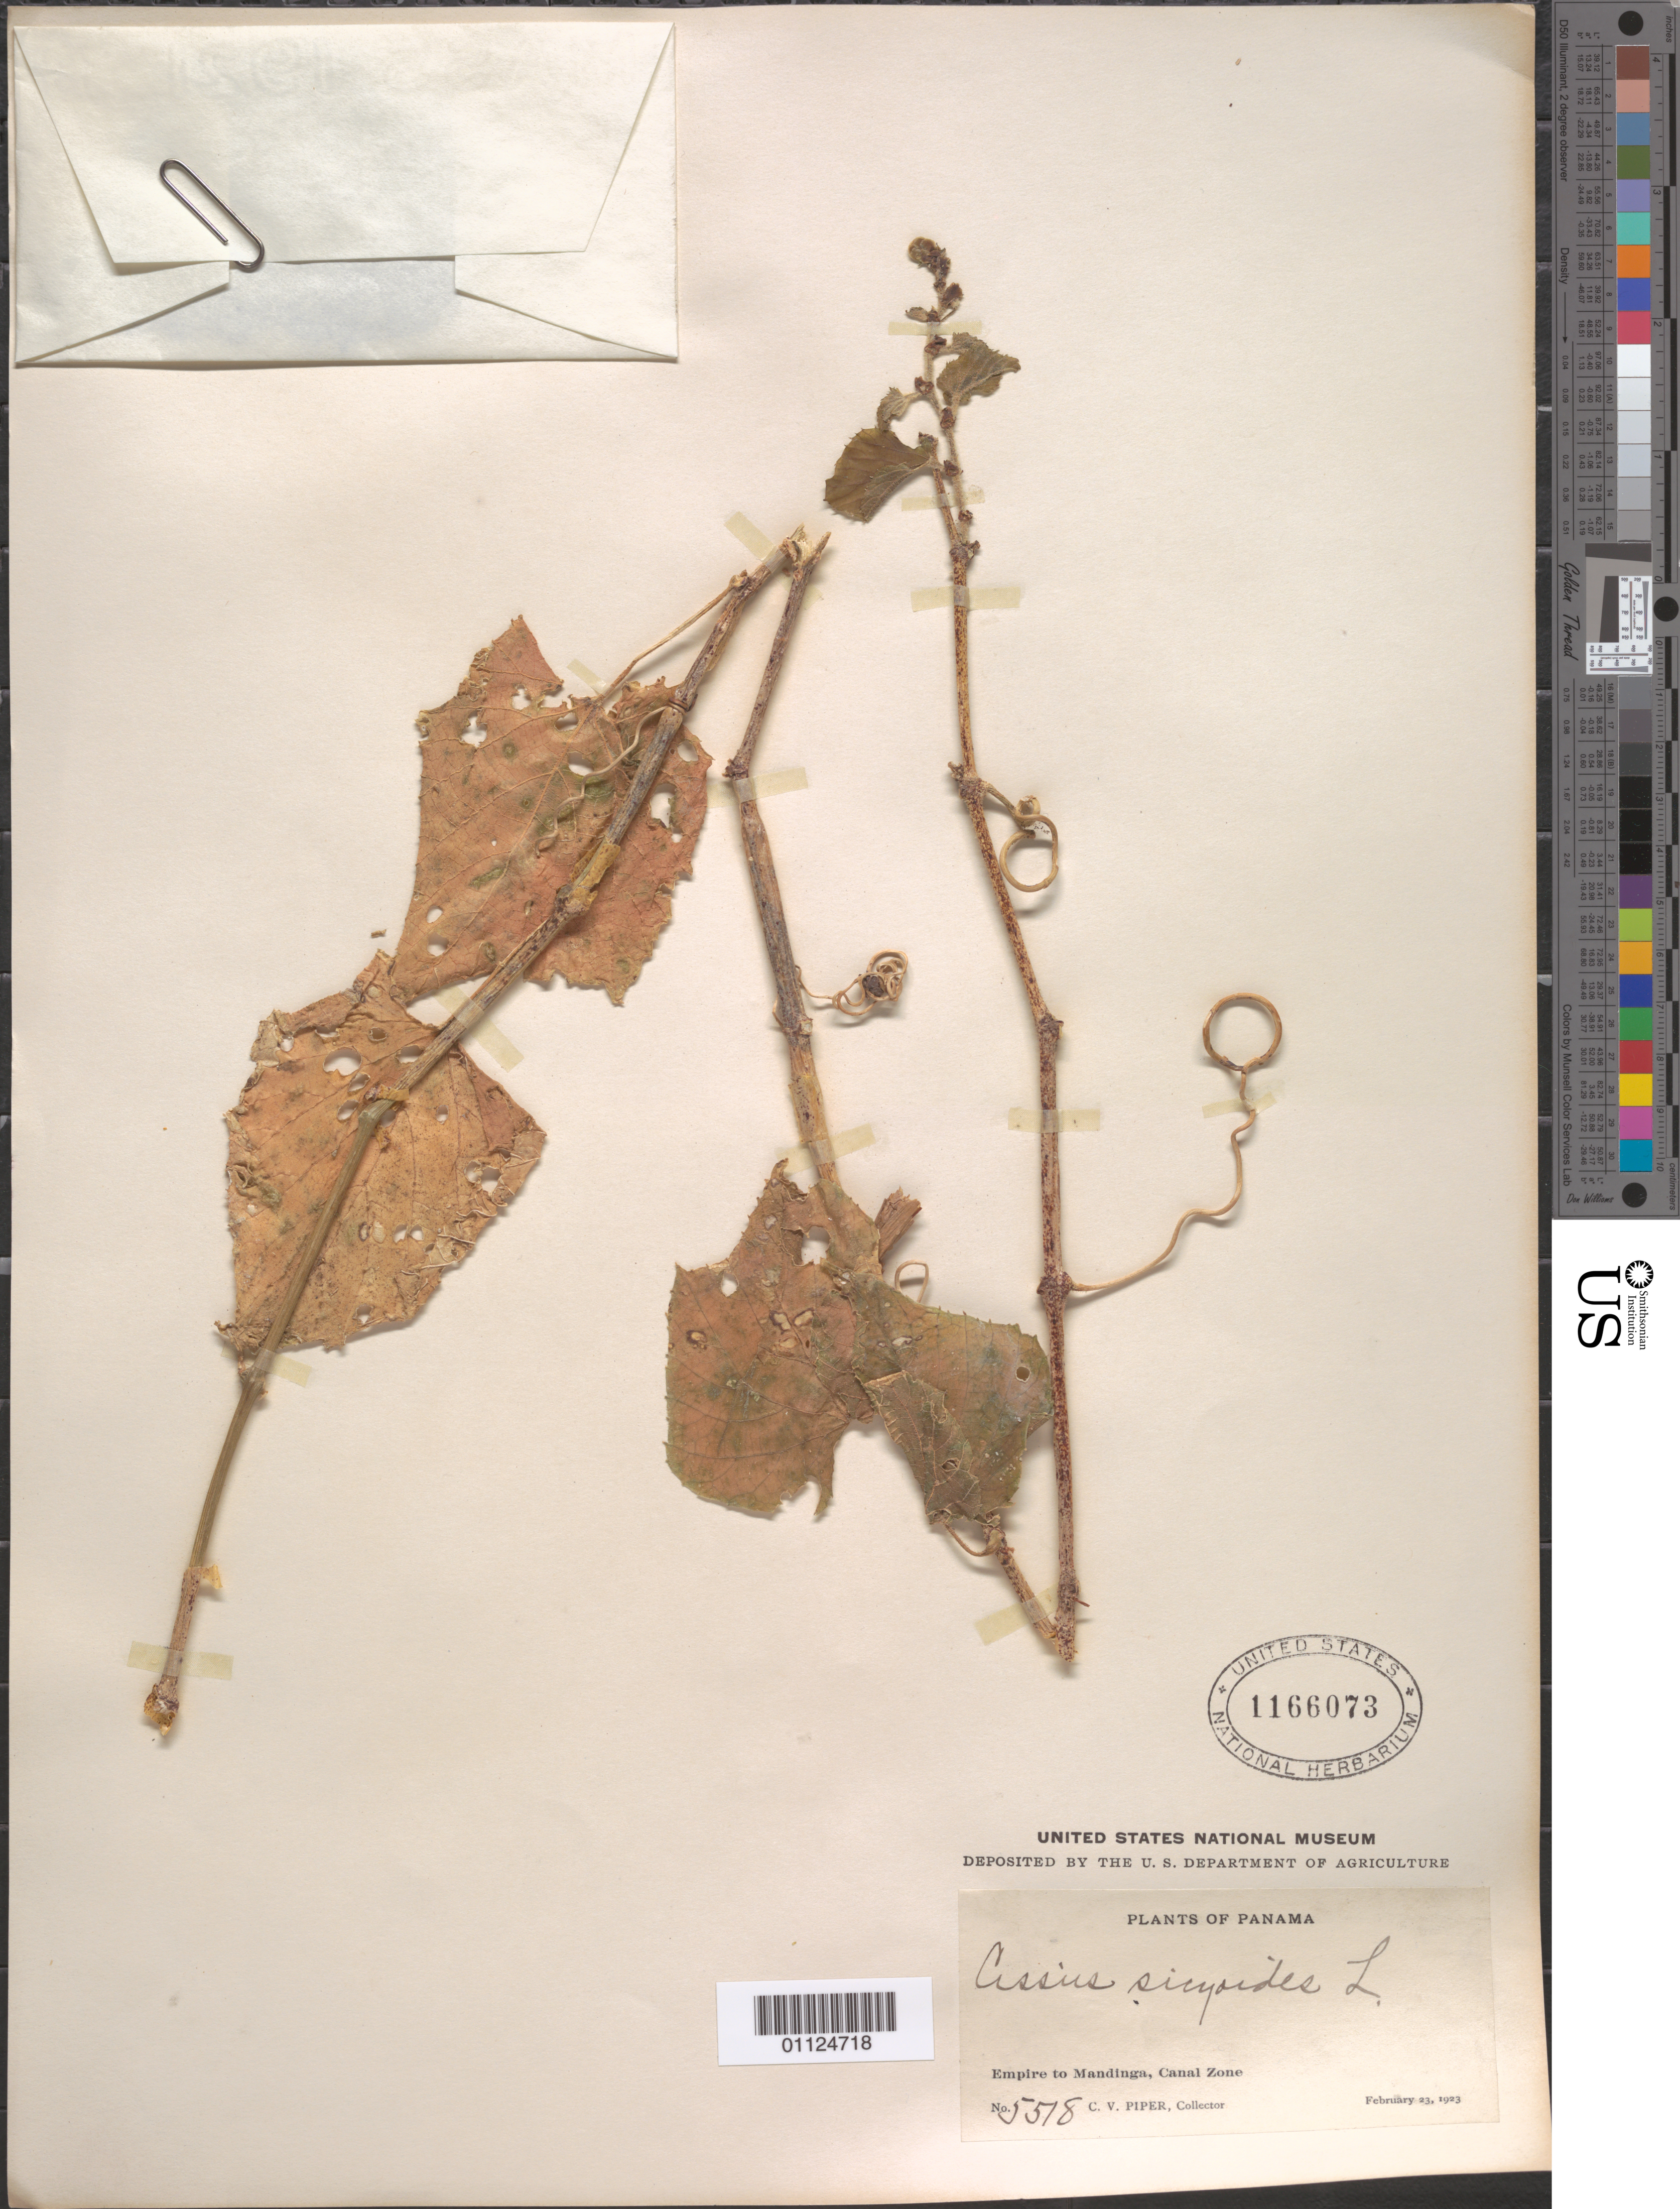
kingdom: Plantae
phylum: Tracheophyta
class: Magnoliopsida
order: Vitales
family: Vitaceae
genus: Cissus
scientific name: Cissus verticillata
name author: (L.) Nicolson & C.E. Jarvis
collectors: C. V. Piper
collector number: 5518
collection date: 1923-02-23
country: Panama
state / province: Panamá Oeste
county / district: Canal Zone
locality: Empire to Mandinga.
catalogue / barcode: US 1166073